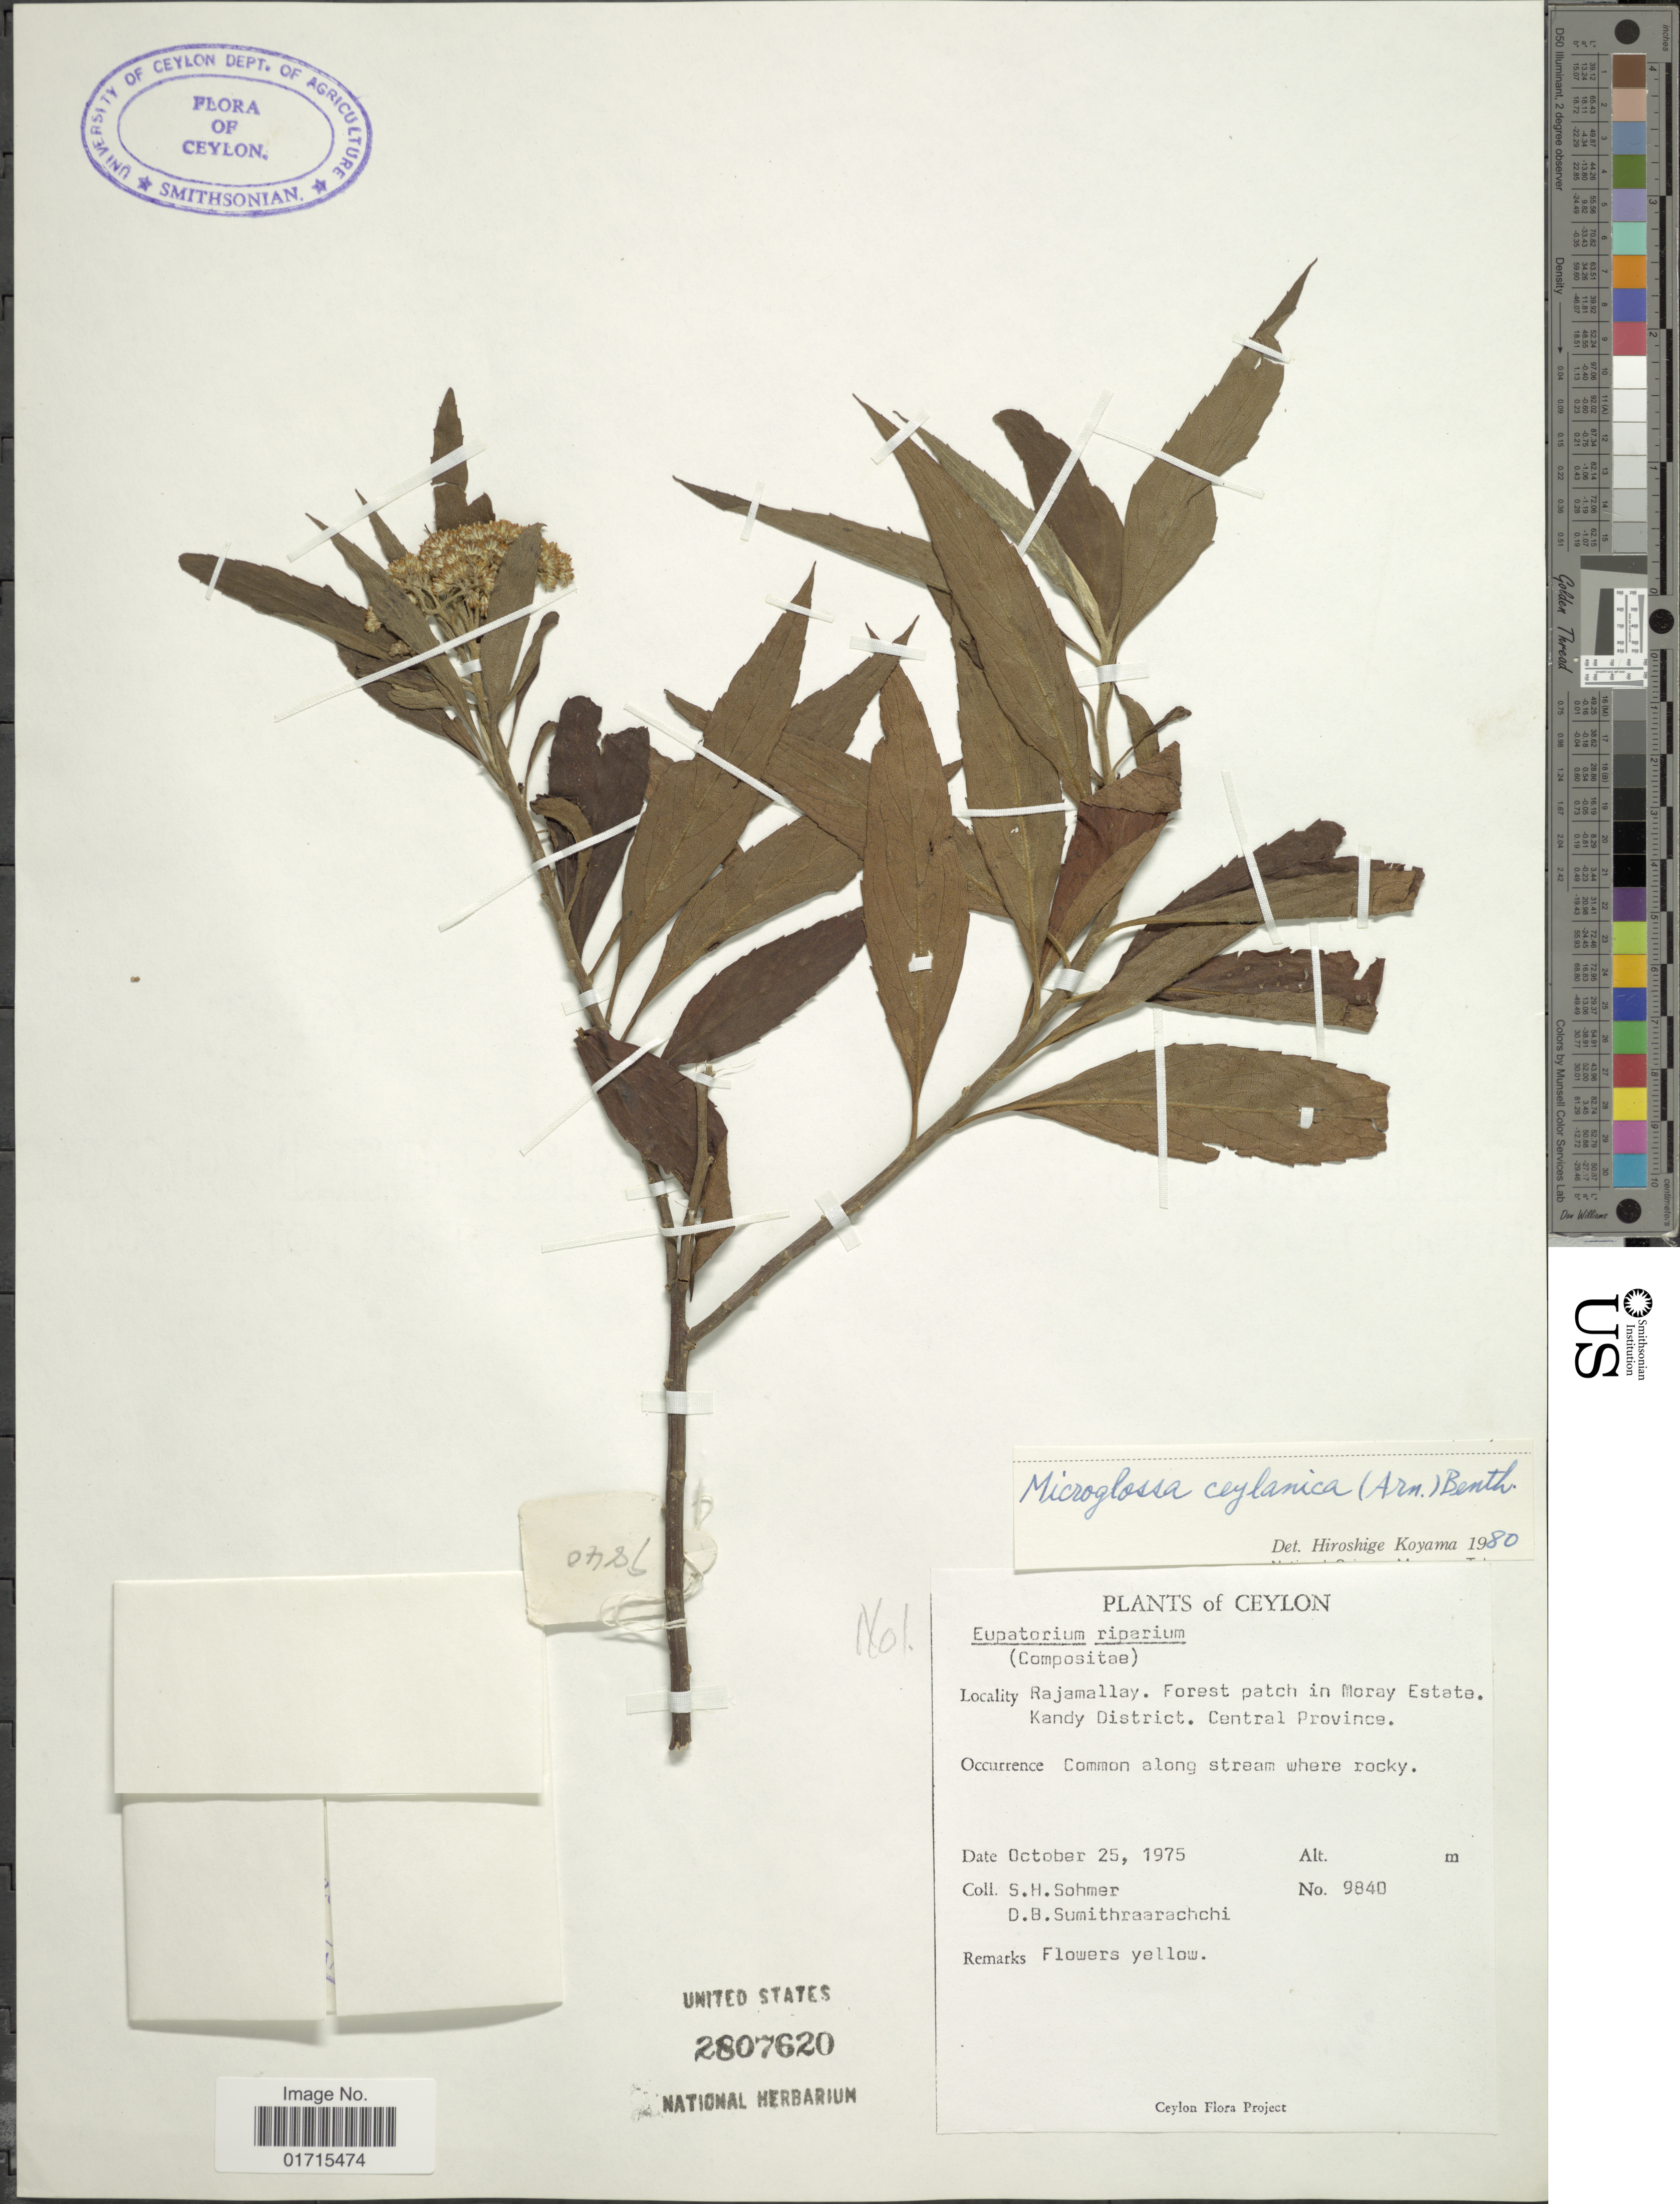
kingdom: Plantae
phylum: Tracheophyta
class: Magnoliopsida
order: Asterales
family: Asteraceae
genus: Microglossa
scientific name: Microglossa ceylanica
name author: (Arn.) Benth. & Hook. f.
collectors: S. H. Sohmer & D. B. Sumithraarachchi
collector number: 9840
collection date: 1975-10-25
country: Sri Lanka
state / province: Central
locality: Ceylon. Rajamallay. Forest patch in Moray Estate. Kandy District. Central Province.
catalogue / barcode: US 2807620